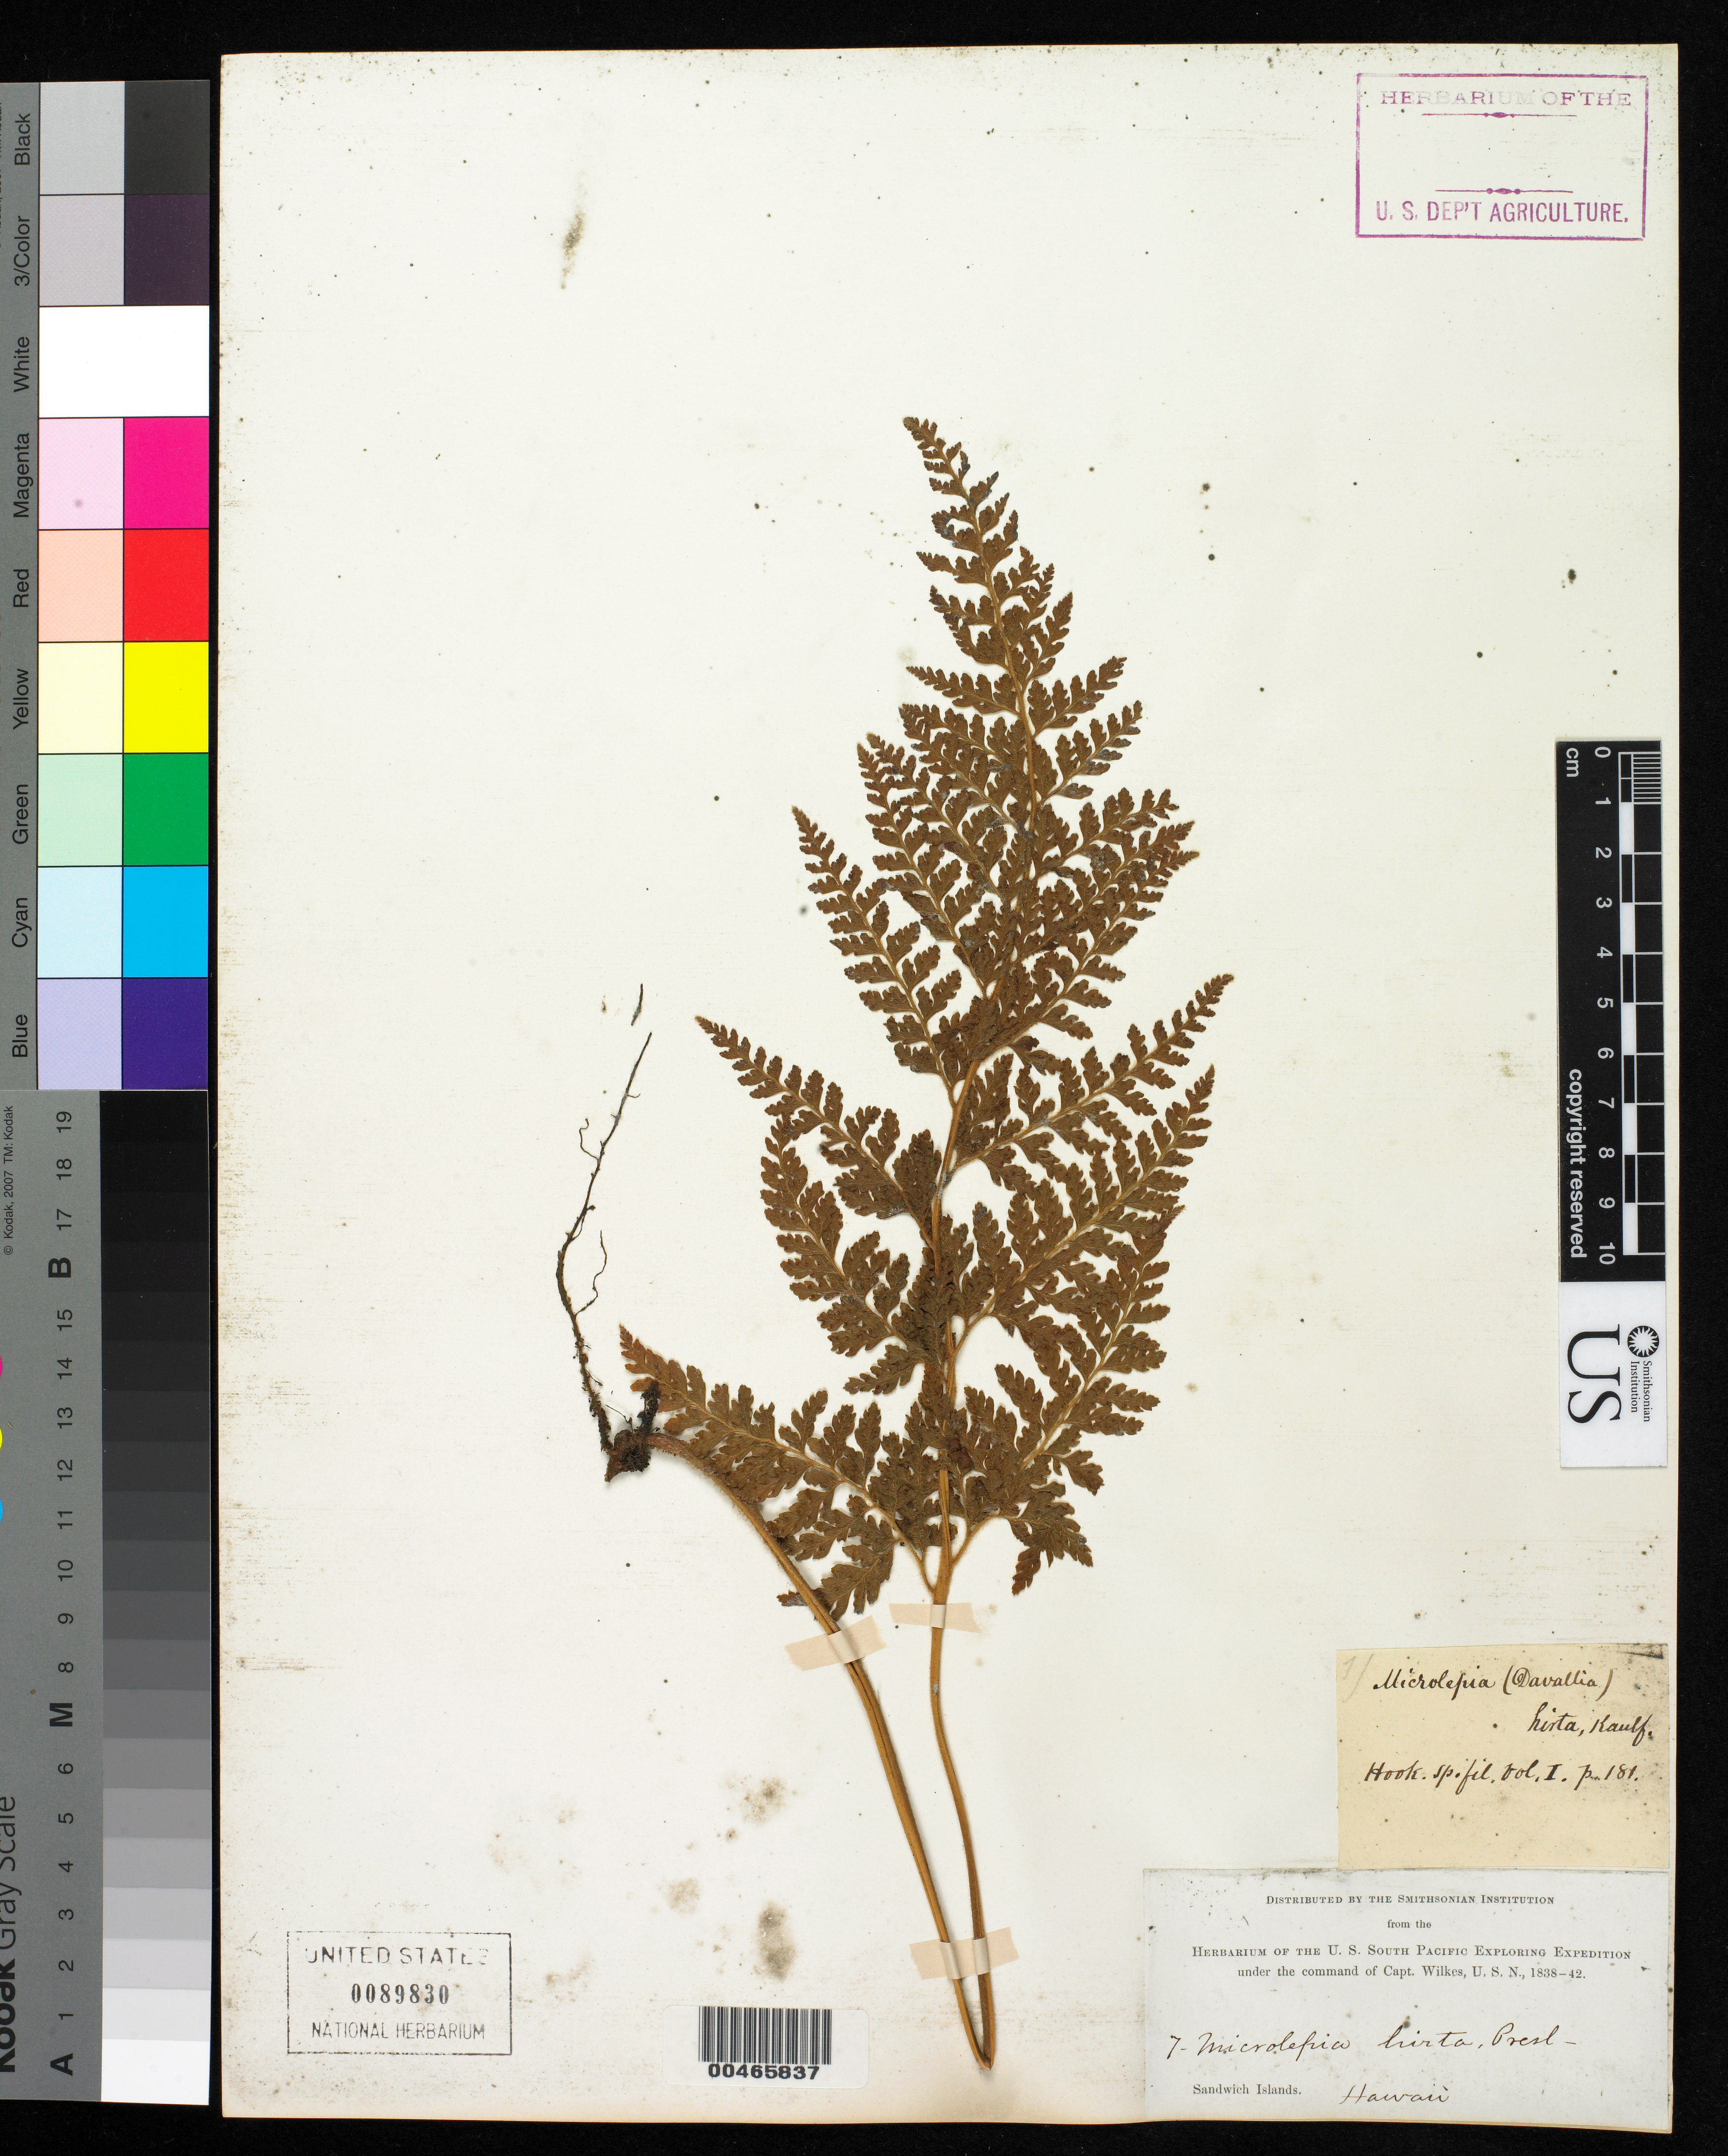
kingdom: Plantae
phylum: Tracheophyta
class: Polypodiopsida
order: Polypodiales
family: Dennstaedtiaceae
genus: Microlepia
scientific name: Microlepia strigosa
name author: (Thunb.) J. Presl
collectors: Wilkes Explor. Exped.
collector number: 7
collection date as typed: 1838 to -- --- 1842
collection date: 1838/1842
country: United States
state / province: Hawaii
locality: Sandwich Islands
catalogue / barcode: US 89830